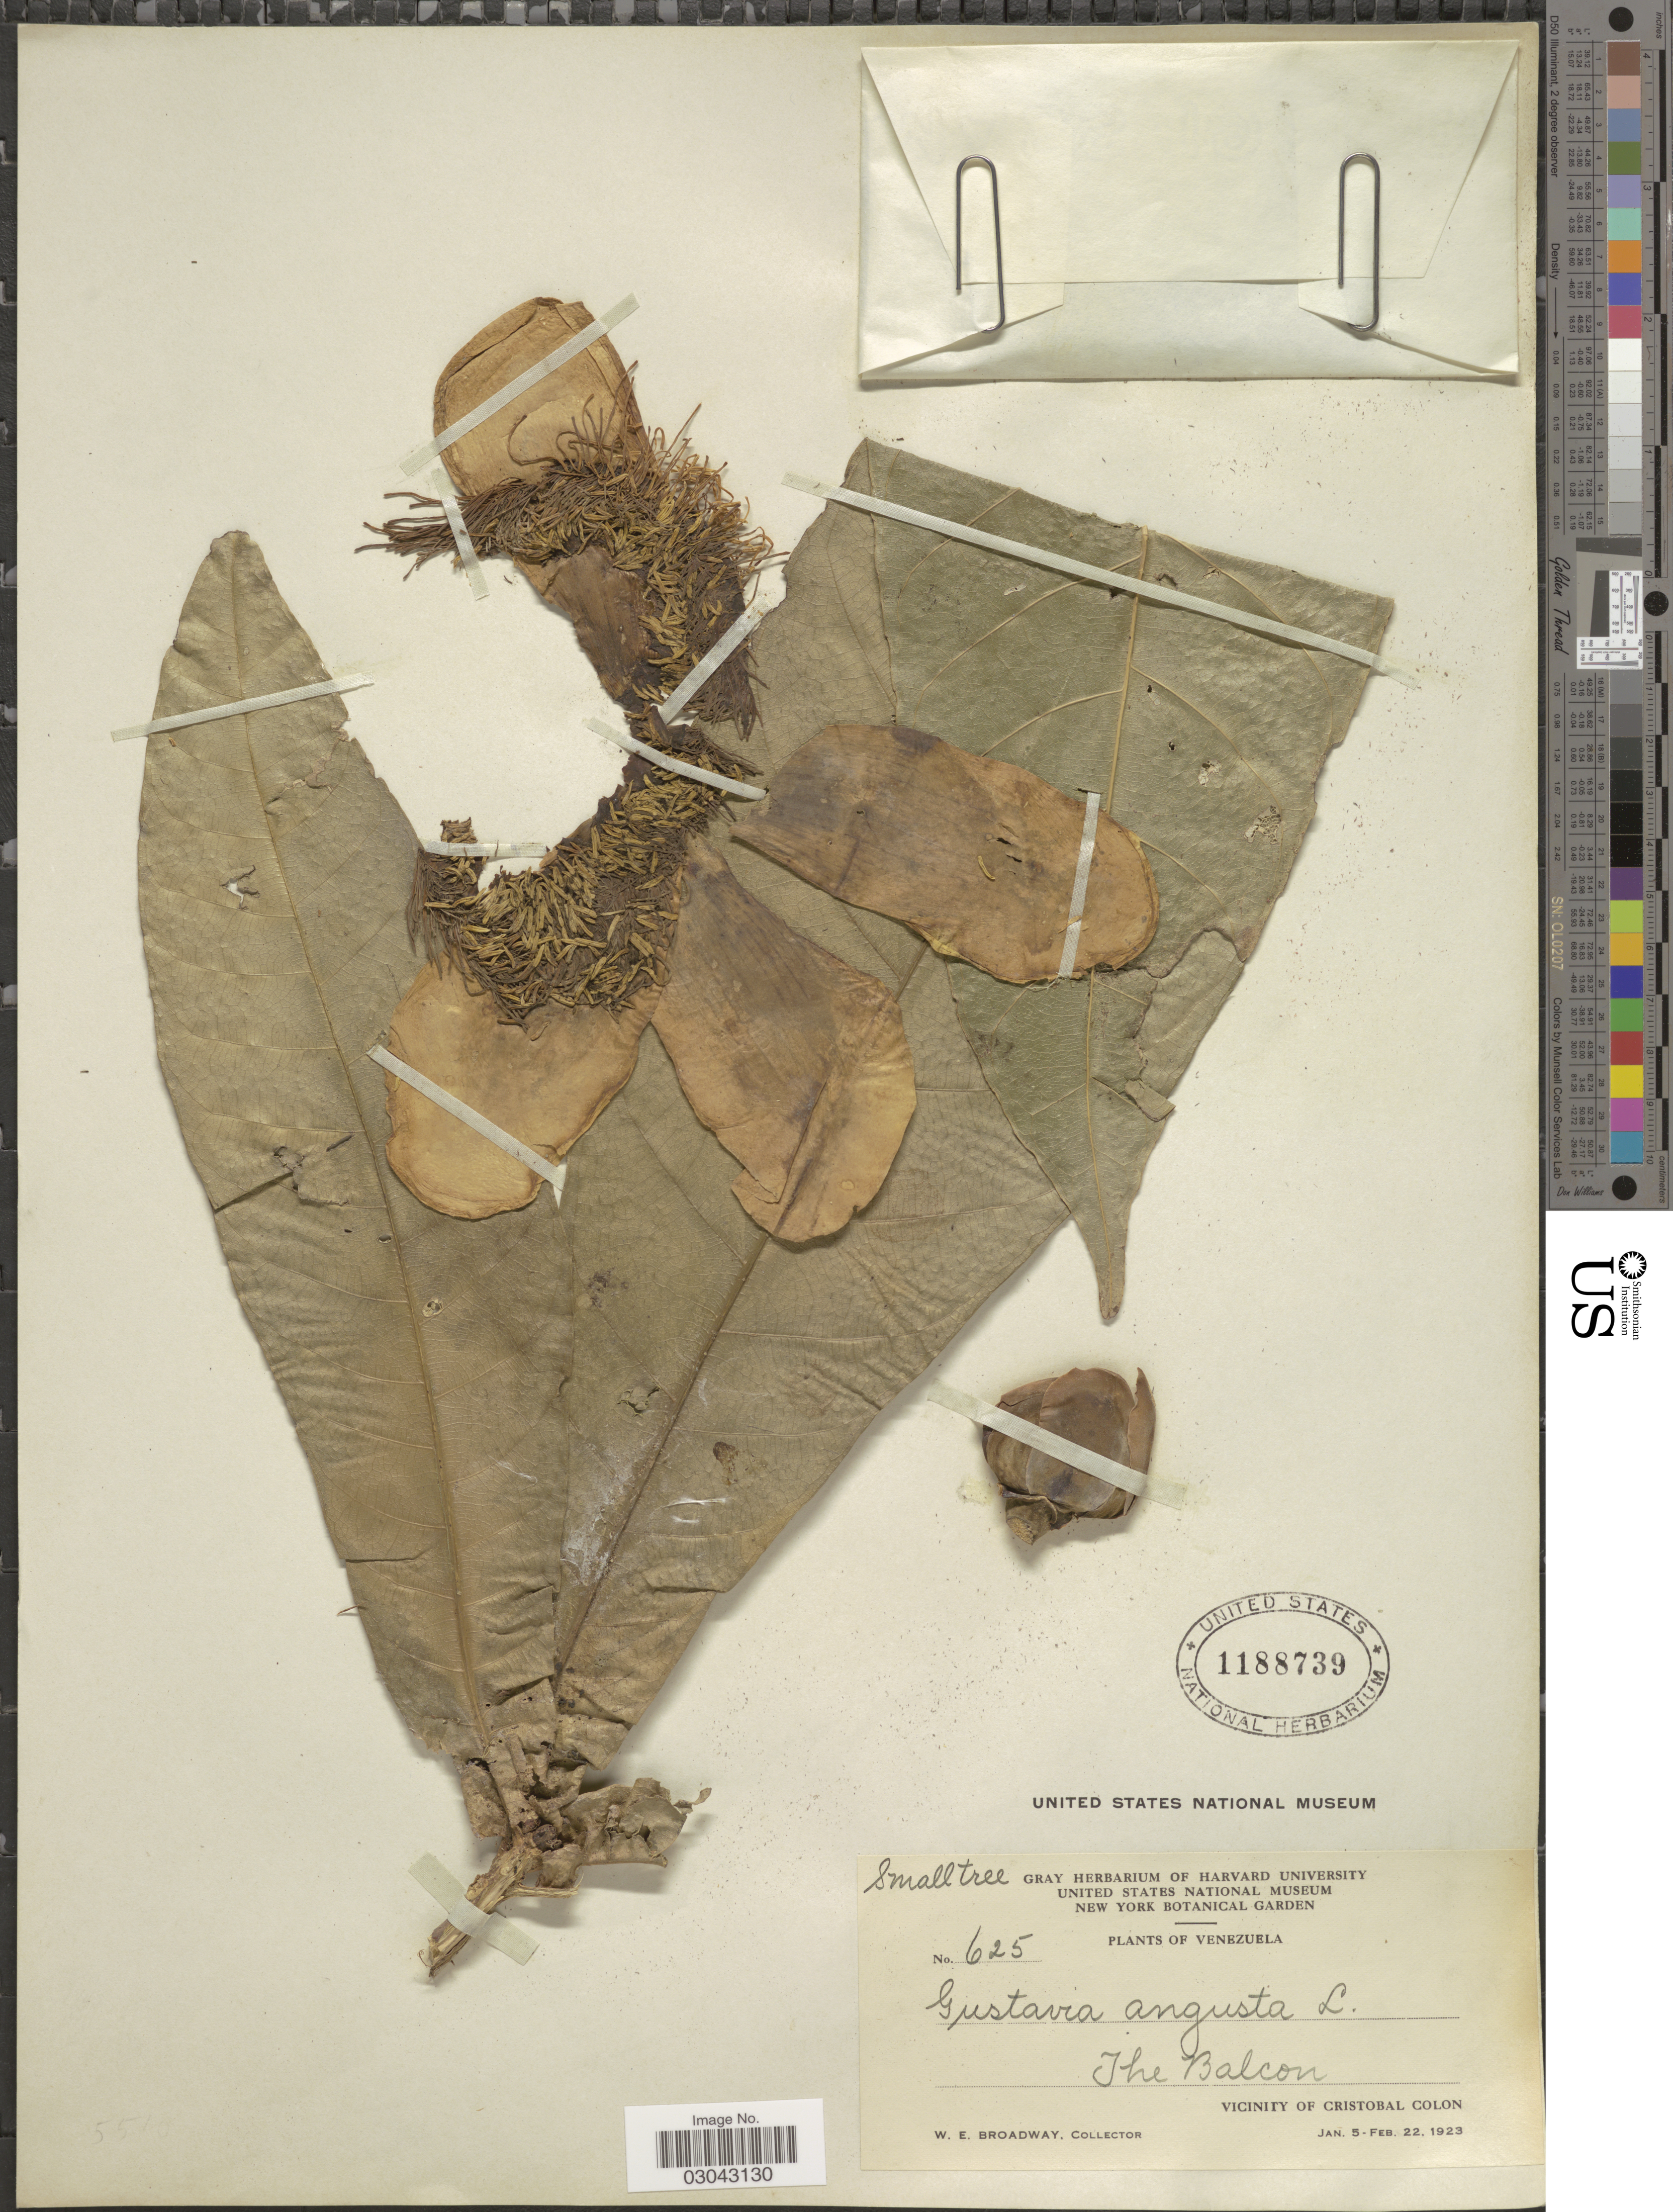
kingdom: Plantae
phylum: Tracheophyta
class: Magnoliopsida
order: Ericales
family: Lecythidaceae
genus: Gustavia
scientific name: Gustavia augusta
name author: L.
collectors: W. E. Broadway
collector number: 625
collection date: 1923-01-05/1923-02-22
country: Venezuela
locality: The Balcon, Vicinity of Cristobal Colon.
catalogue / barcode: US 1188739